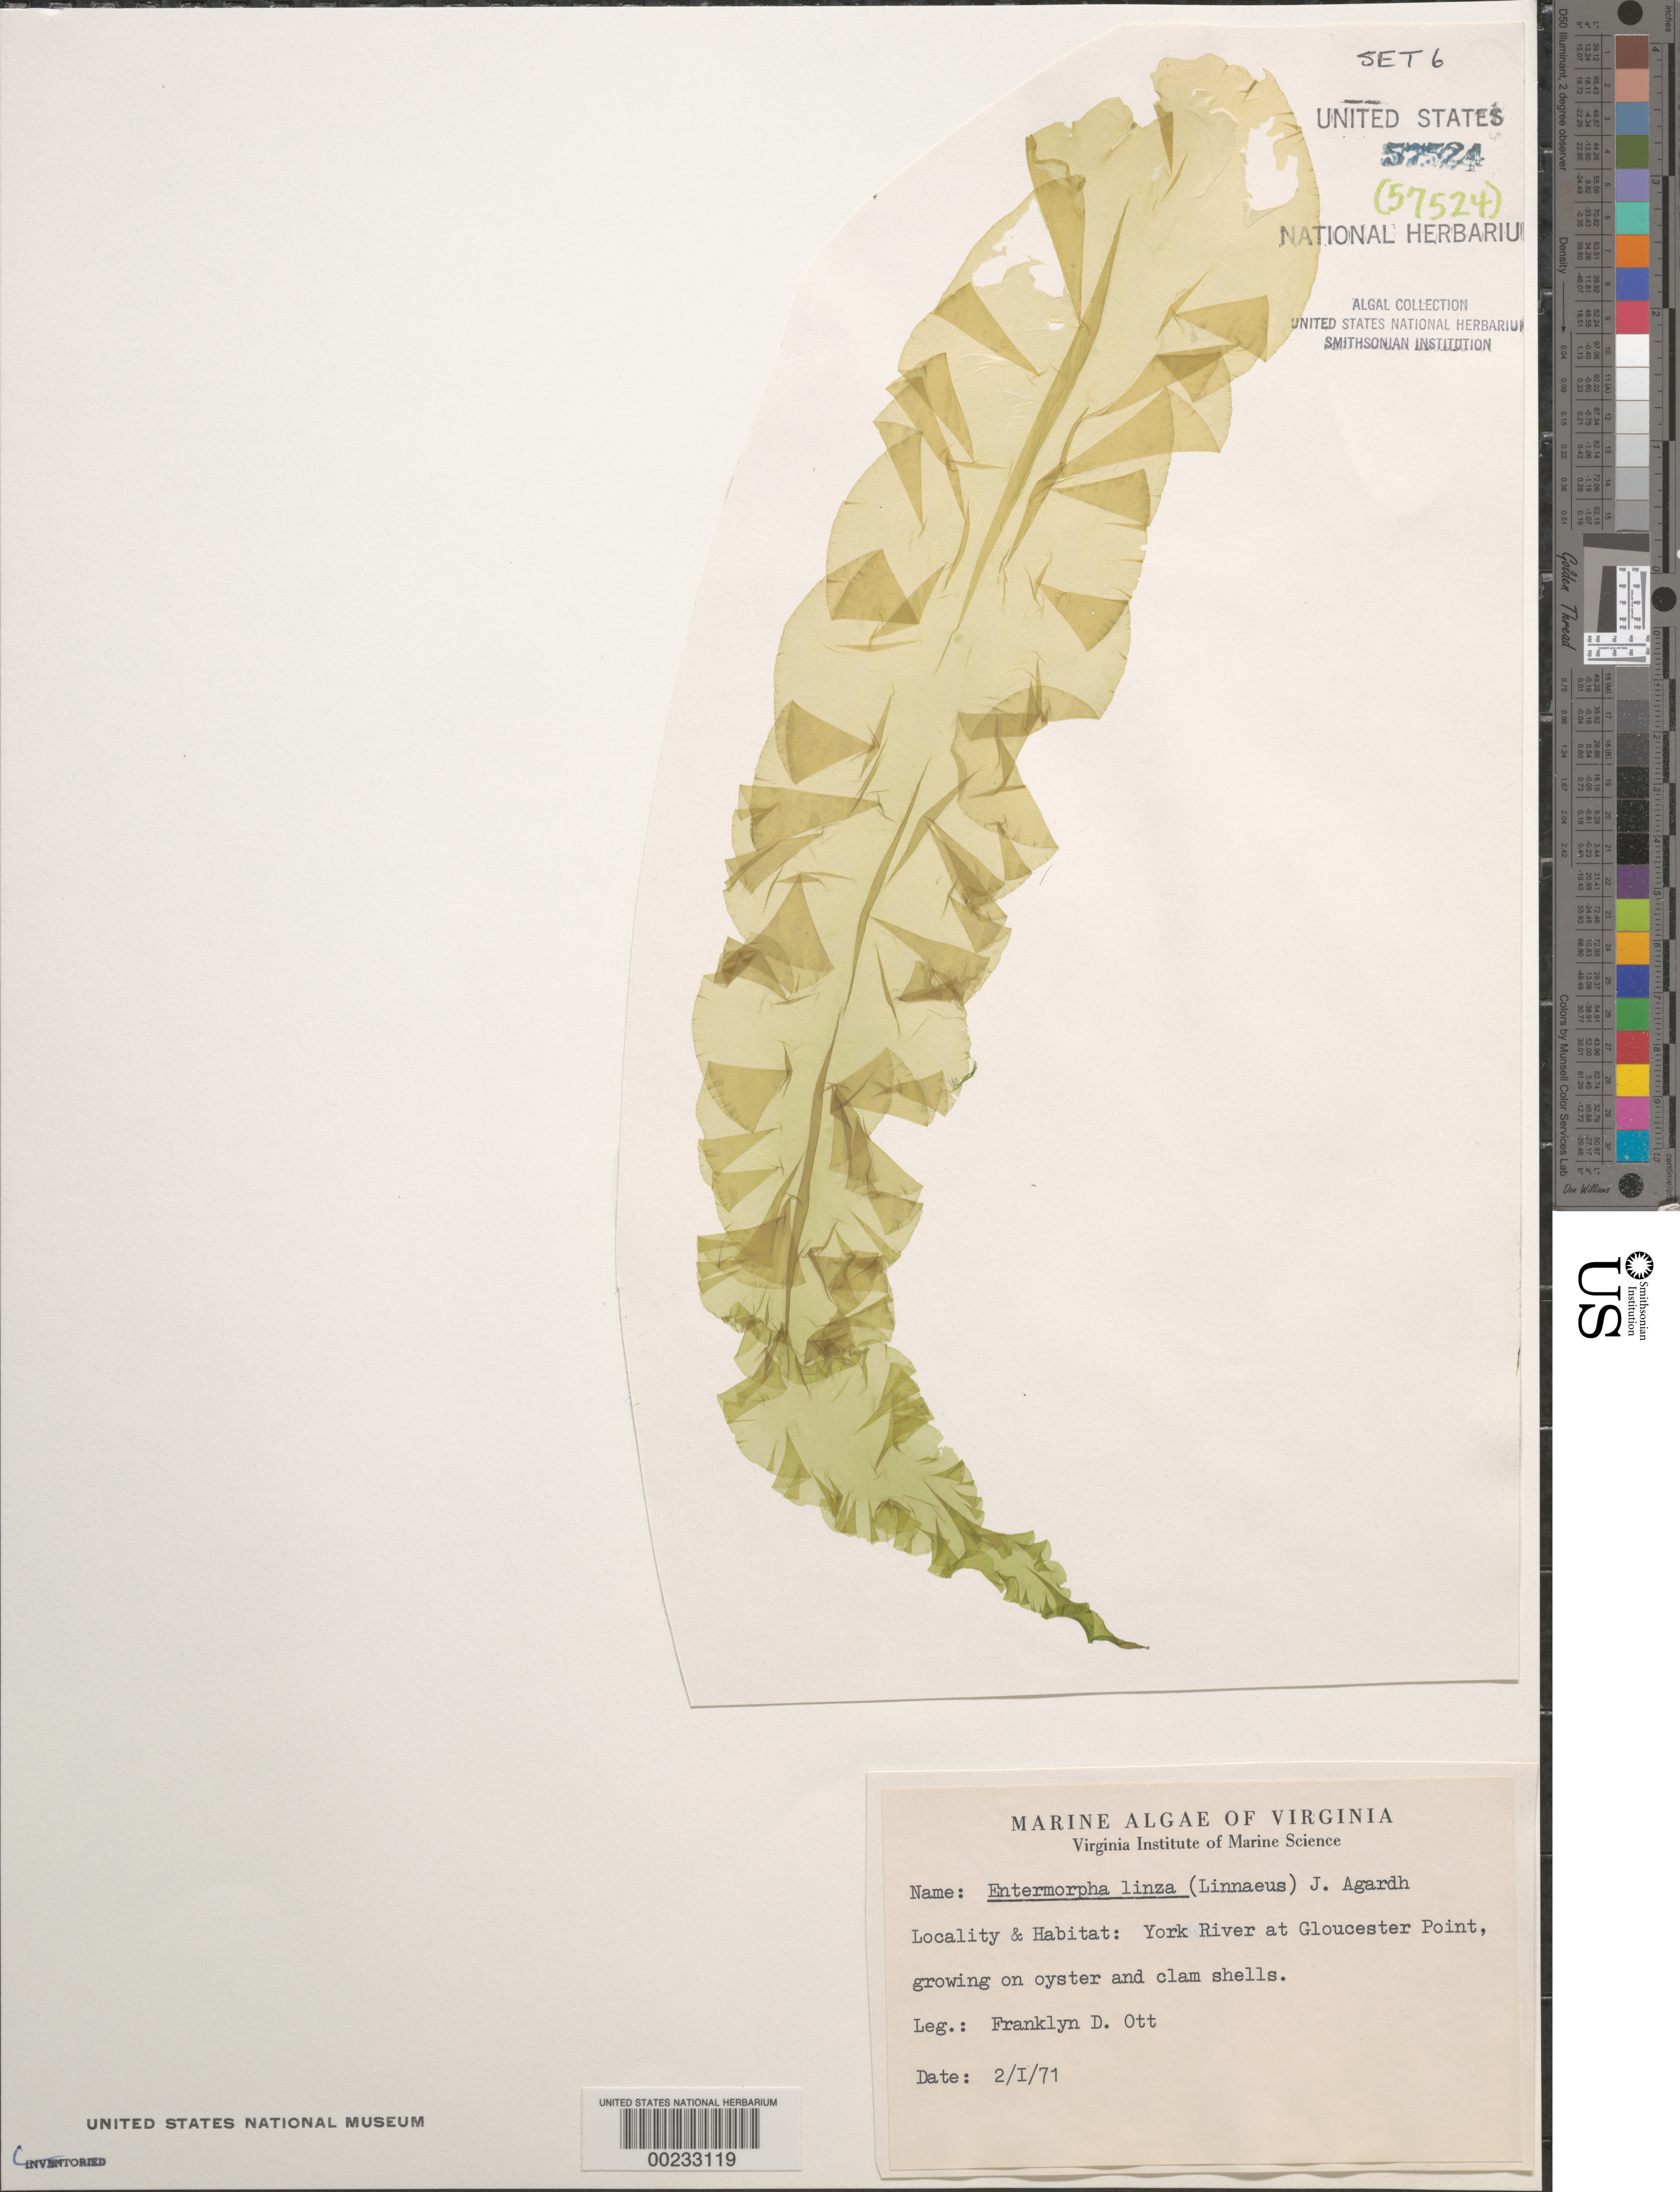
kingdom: Plantae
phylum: Chlorophyta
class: Ulvophyceae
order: Ulvales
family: Ulvaceae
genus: Ulva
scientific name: Ulva clathrata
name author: (Roth) C. Agardh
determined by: Algae name updating Project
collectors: F. Ott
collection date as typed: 02 Jan 1971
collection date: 1971-01-02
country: United States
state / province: Virginia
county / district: Gloucester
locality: Gloucester Point, York River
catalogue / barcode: US 57524